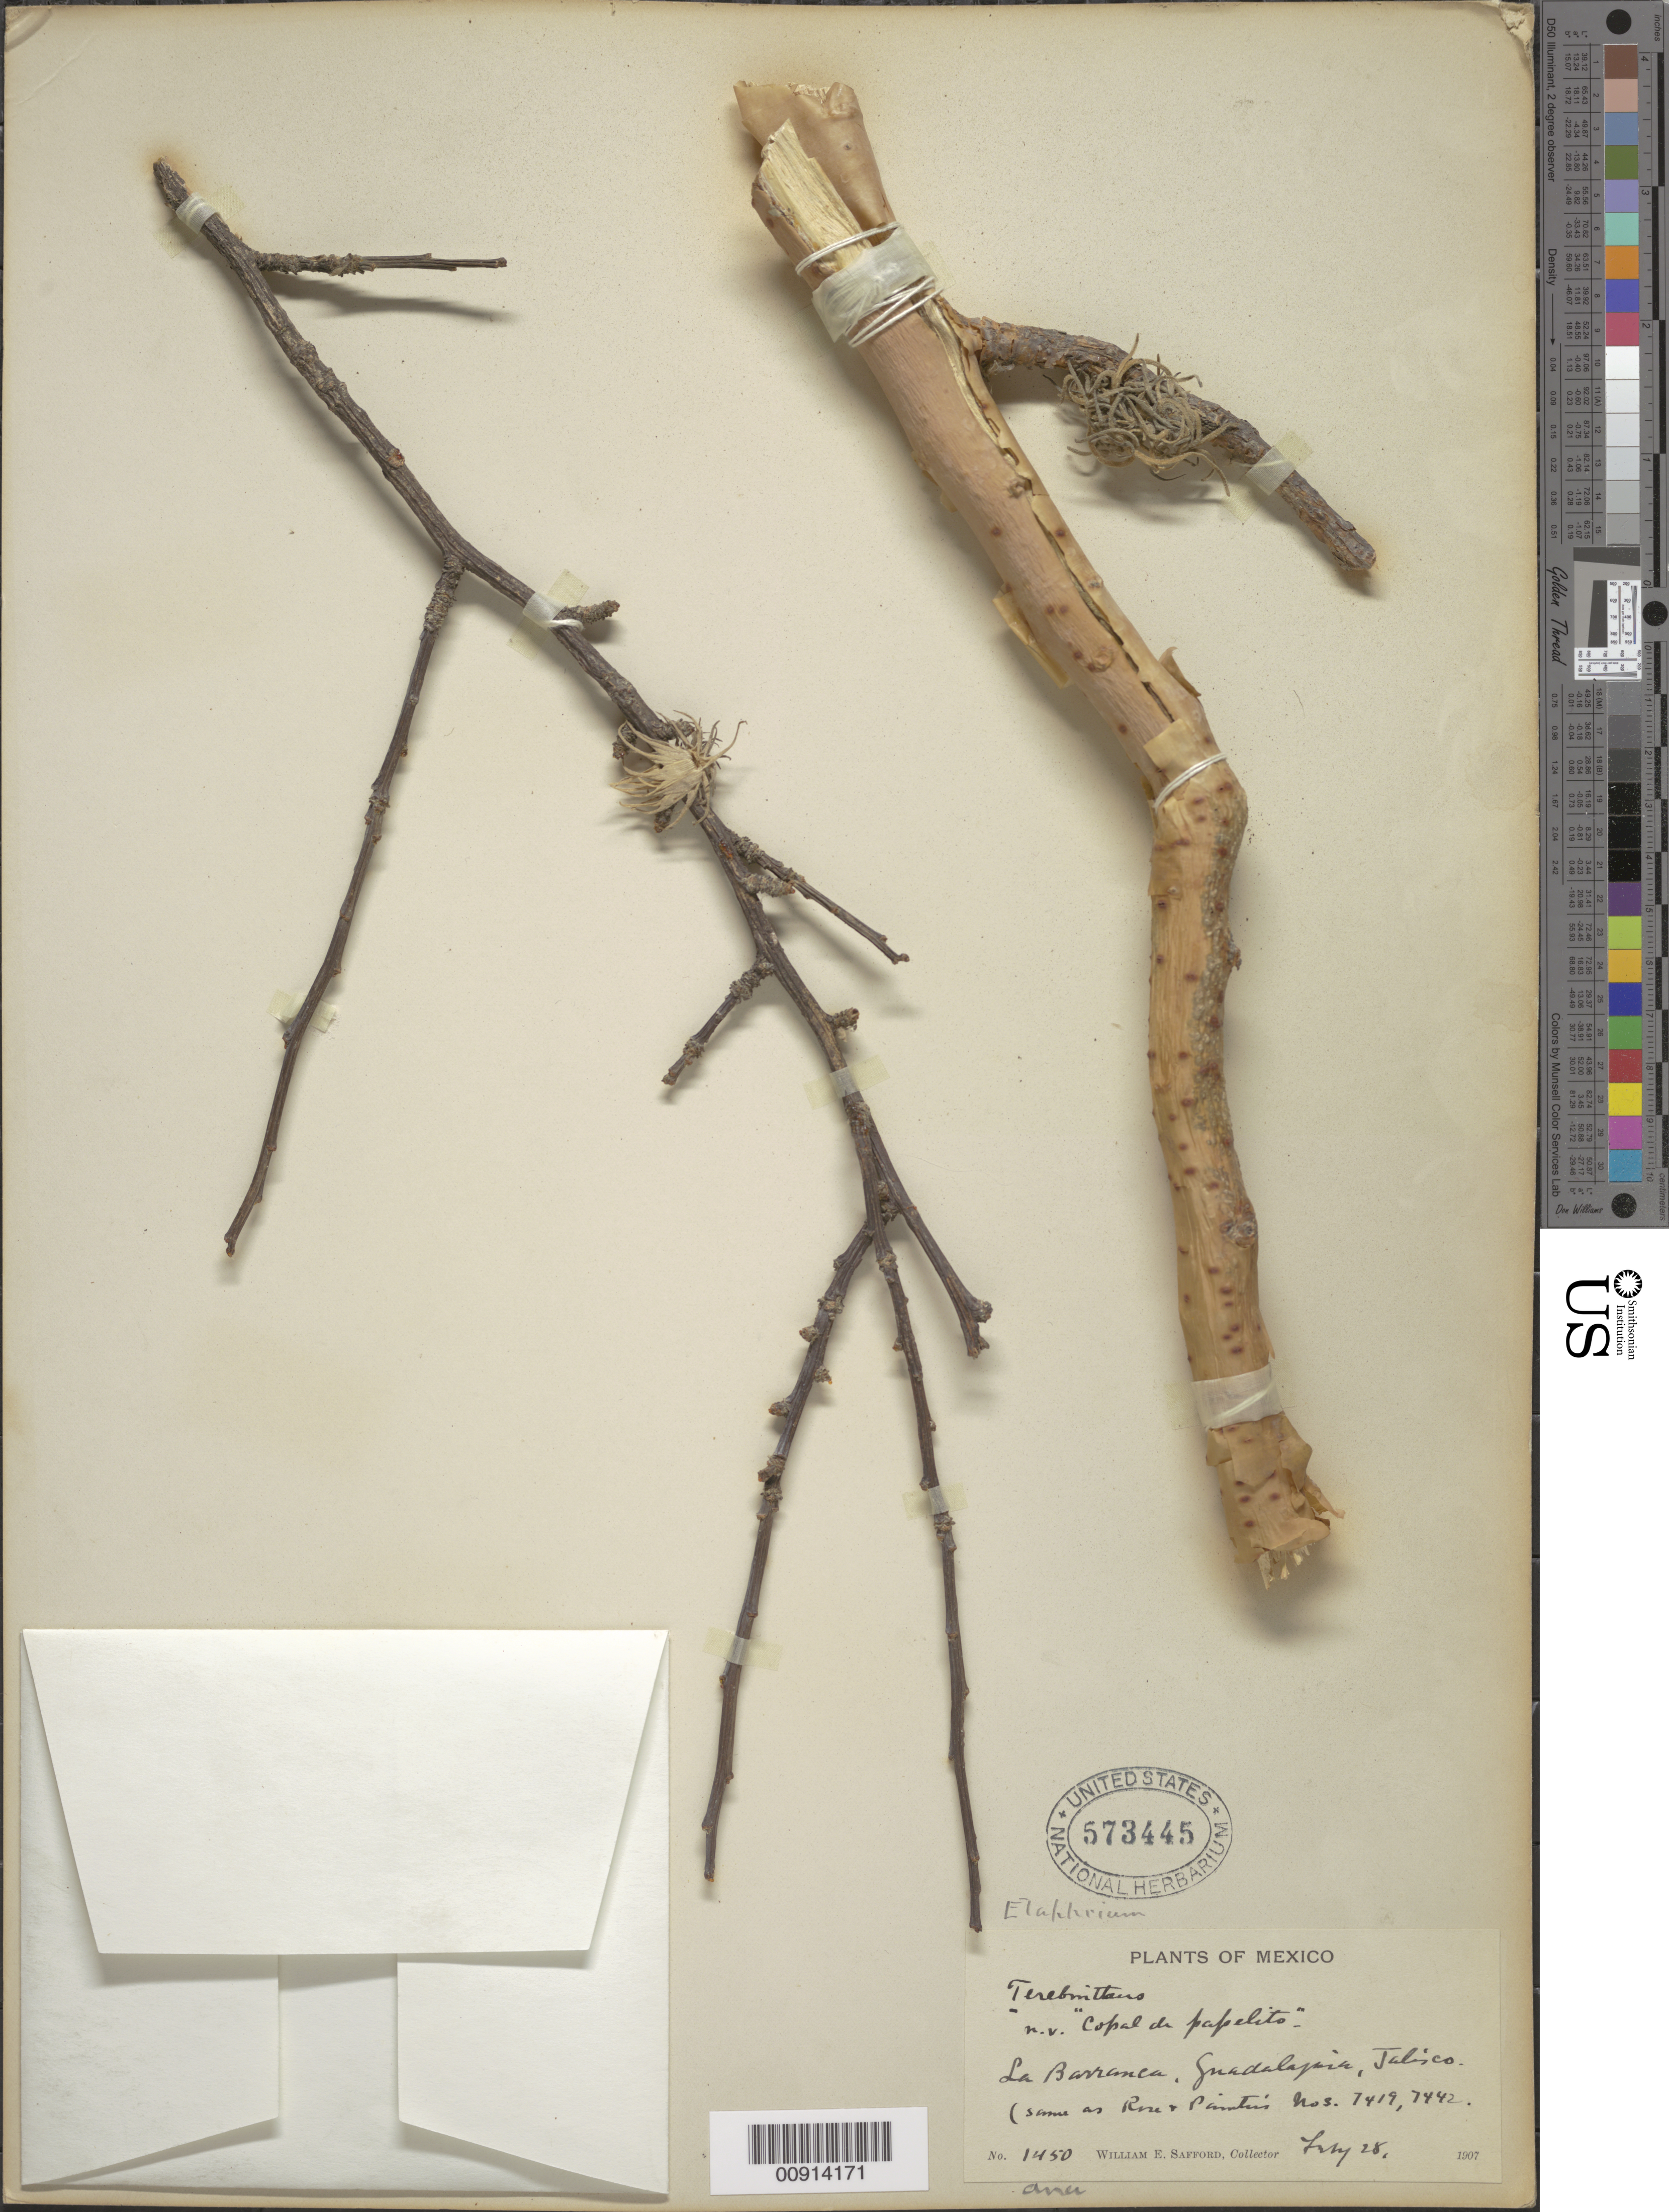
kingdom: Plantae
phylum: Tracheophyta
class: Magnoliopsida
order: Sapindales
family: Burseraceae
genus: Bursera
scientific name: Bursera sp.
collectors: W. E. Safford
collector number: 1450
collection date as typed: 28 Jul 1907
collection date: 1907-07-28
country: Mexico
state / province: Jalisco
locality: La Barranca, Guadalajara, Jalisco.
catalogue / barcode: US 573445